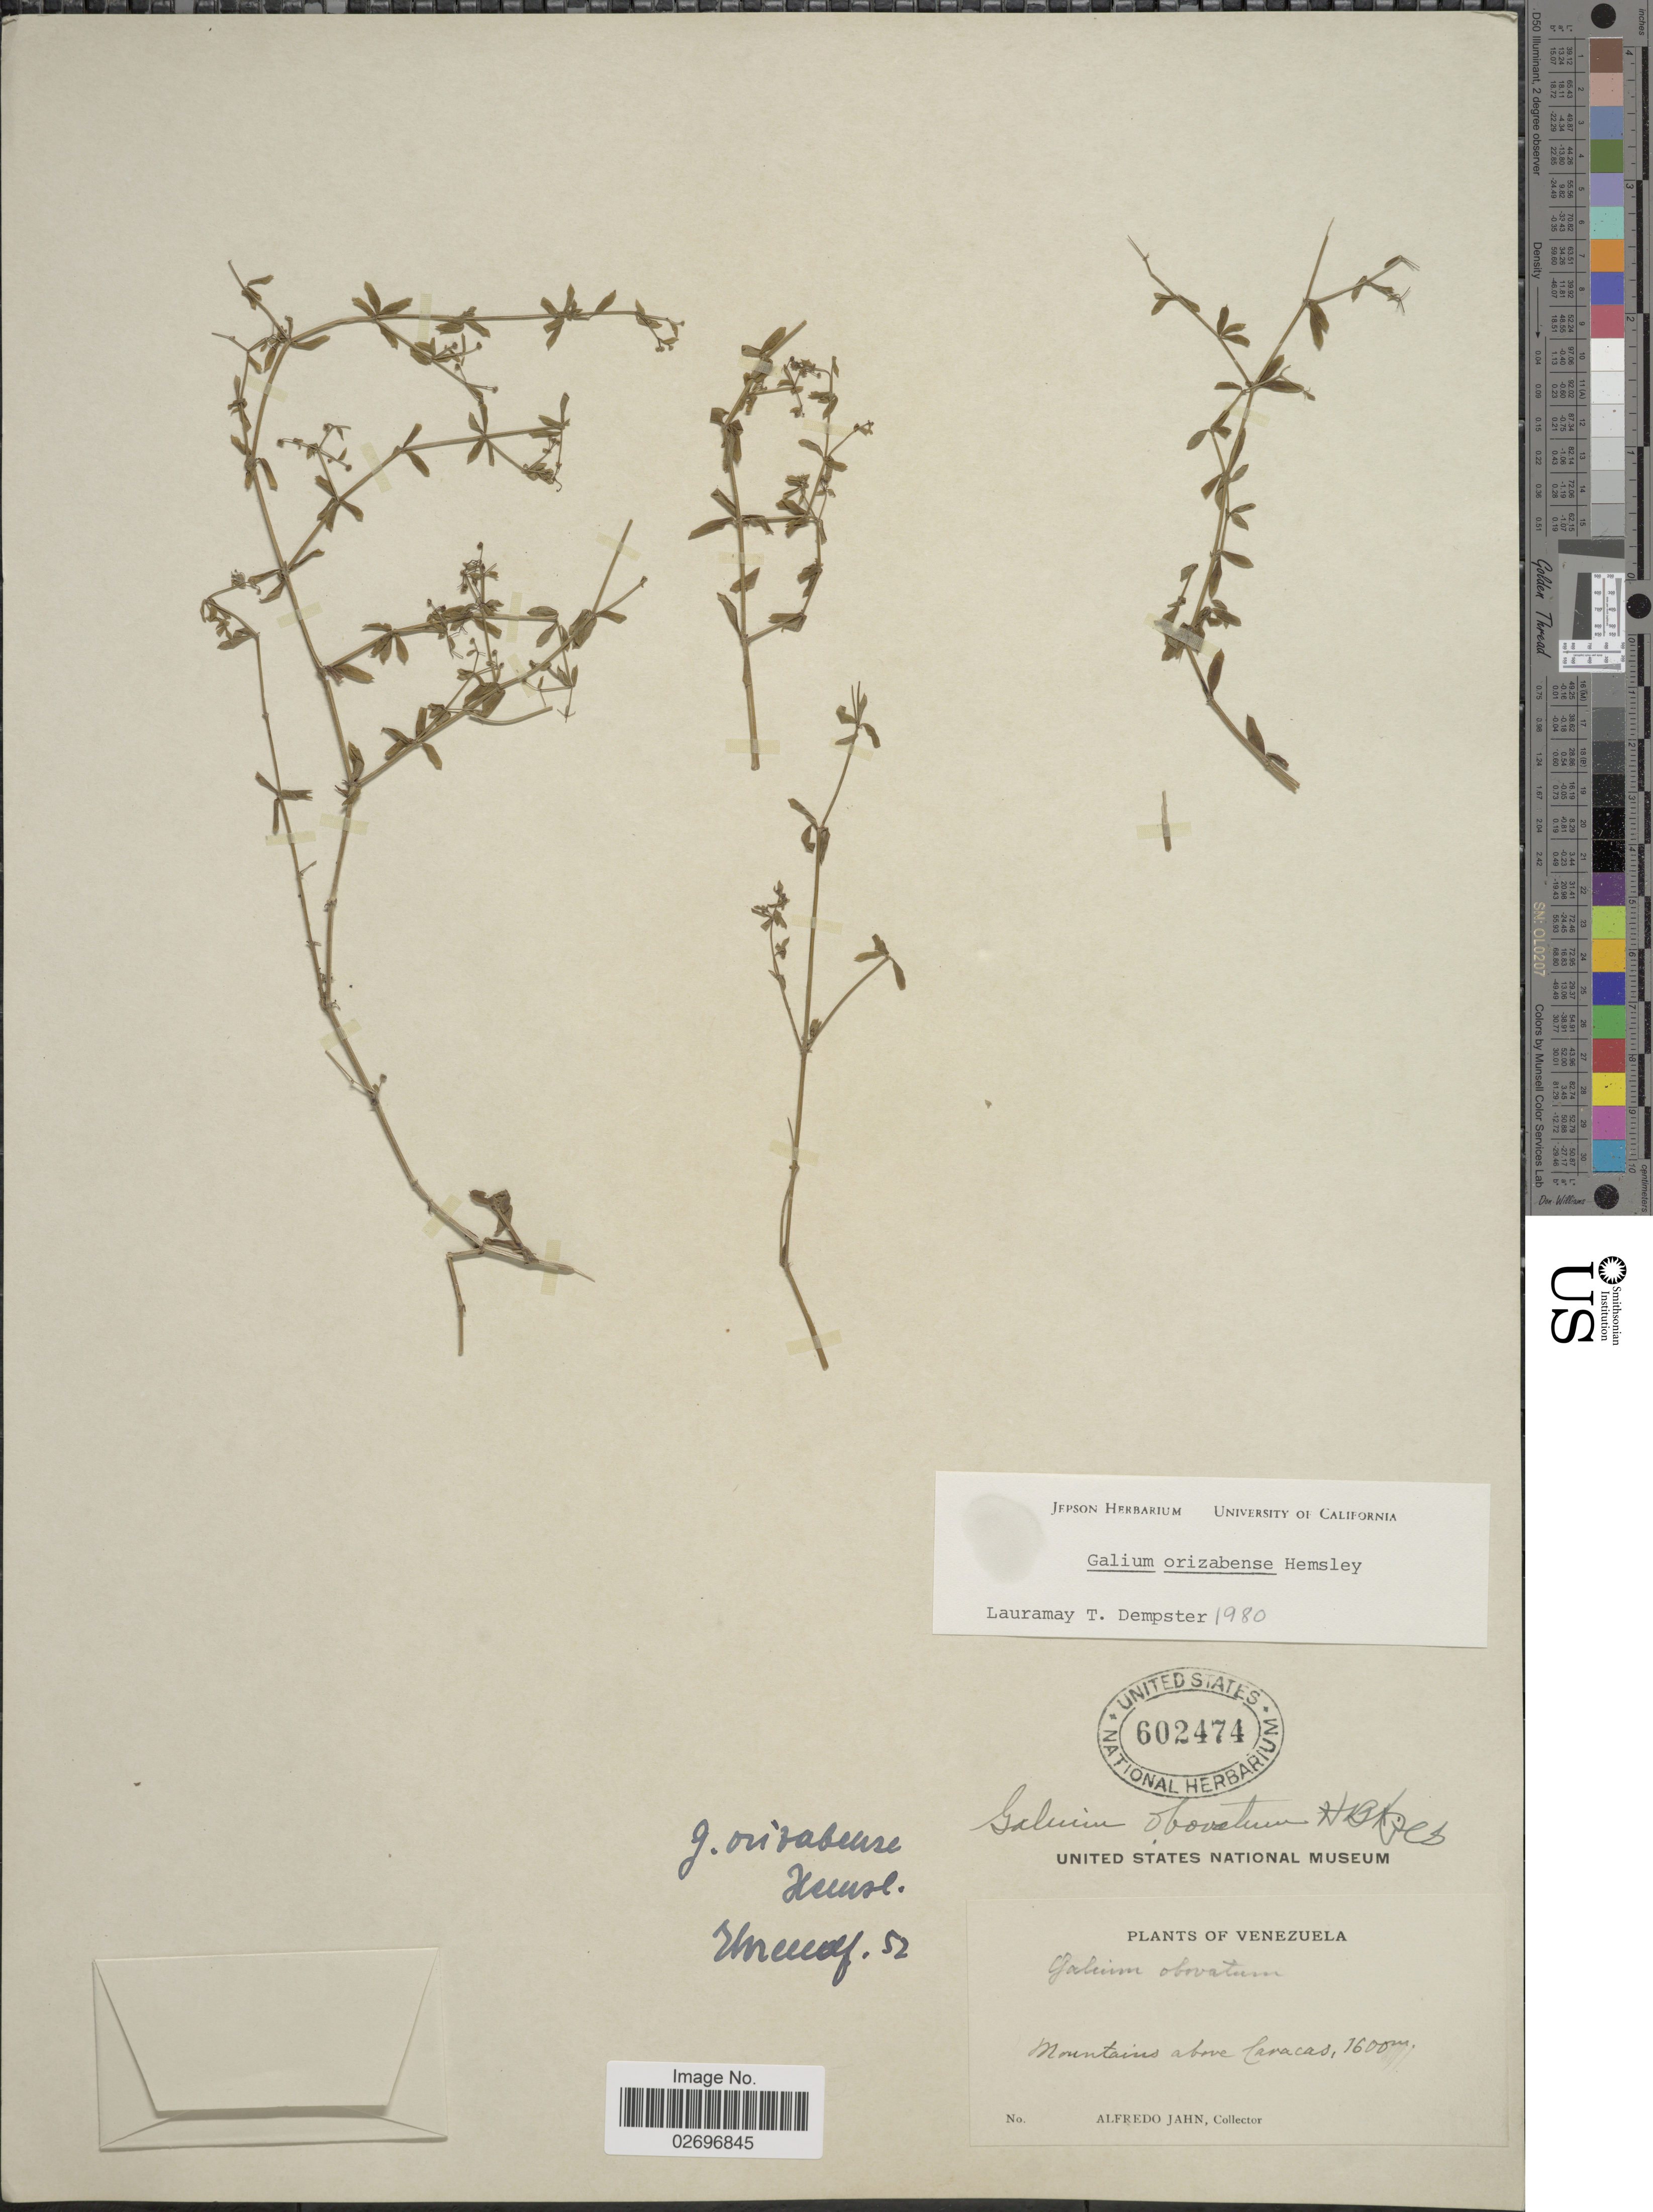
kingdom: Plantae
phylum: Tracheophyta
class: Magnoliopsida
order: Gentianales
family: Rubiaceae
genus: Galium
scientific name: Galium orizabense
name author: Hemsl.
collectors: A. Jahn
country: Venezuela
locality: Mountains above Caracas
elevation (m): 1600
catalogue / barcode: US 602474